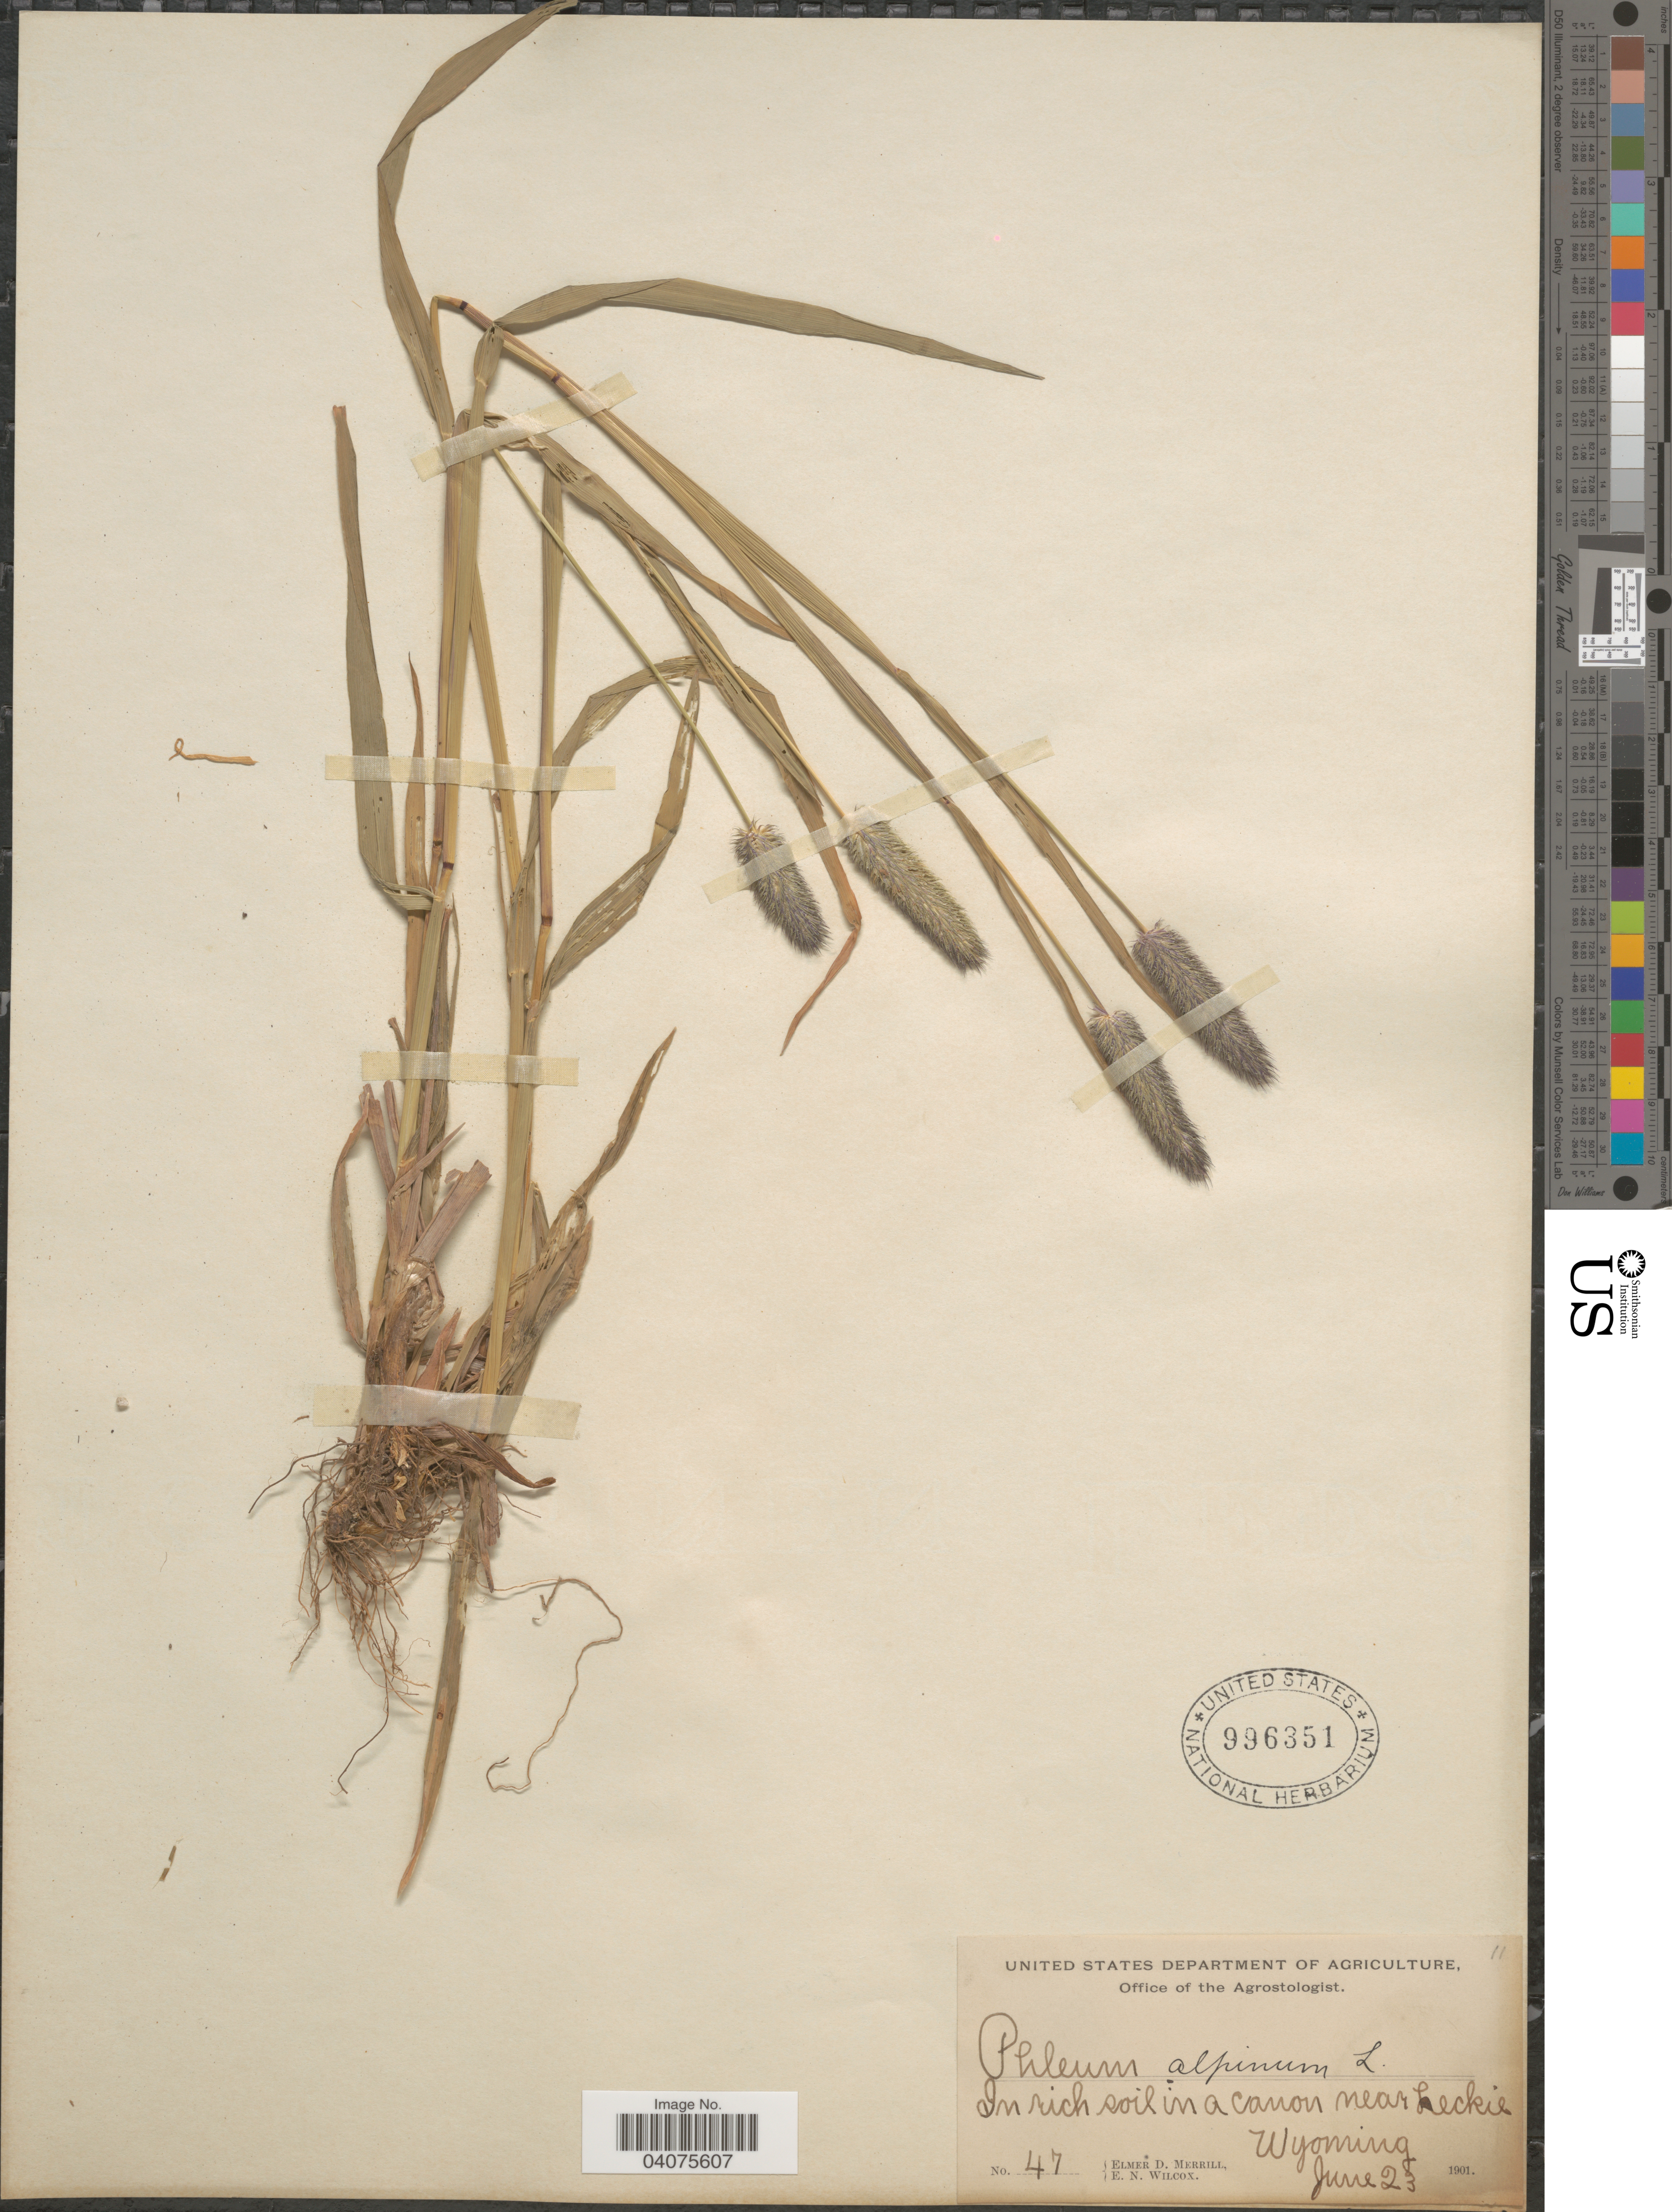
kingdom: Plantae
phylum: Tracheophyta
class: Liliopsida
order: Poales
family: Poaceae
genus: Phleum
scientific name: Phleum alpinum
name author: L.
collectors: E. D. Merrill & E. Wilcox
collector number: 47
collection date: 1901-06-23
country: United States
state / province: Wyoming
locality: In rich soil in a canon near Leckie.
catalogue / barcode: US 996351